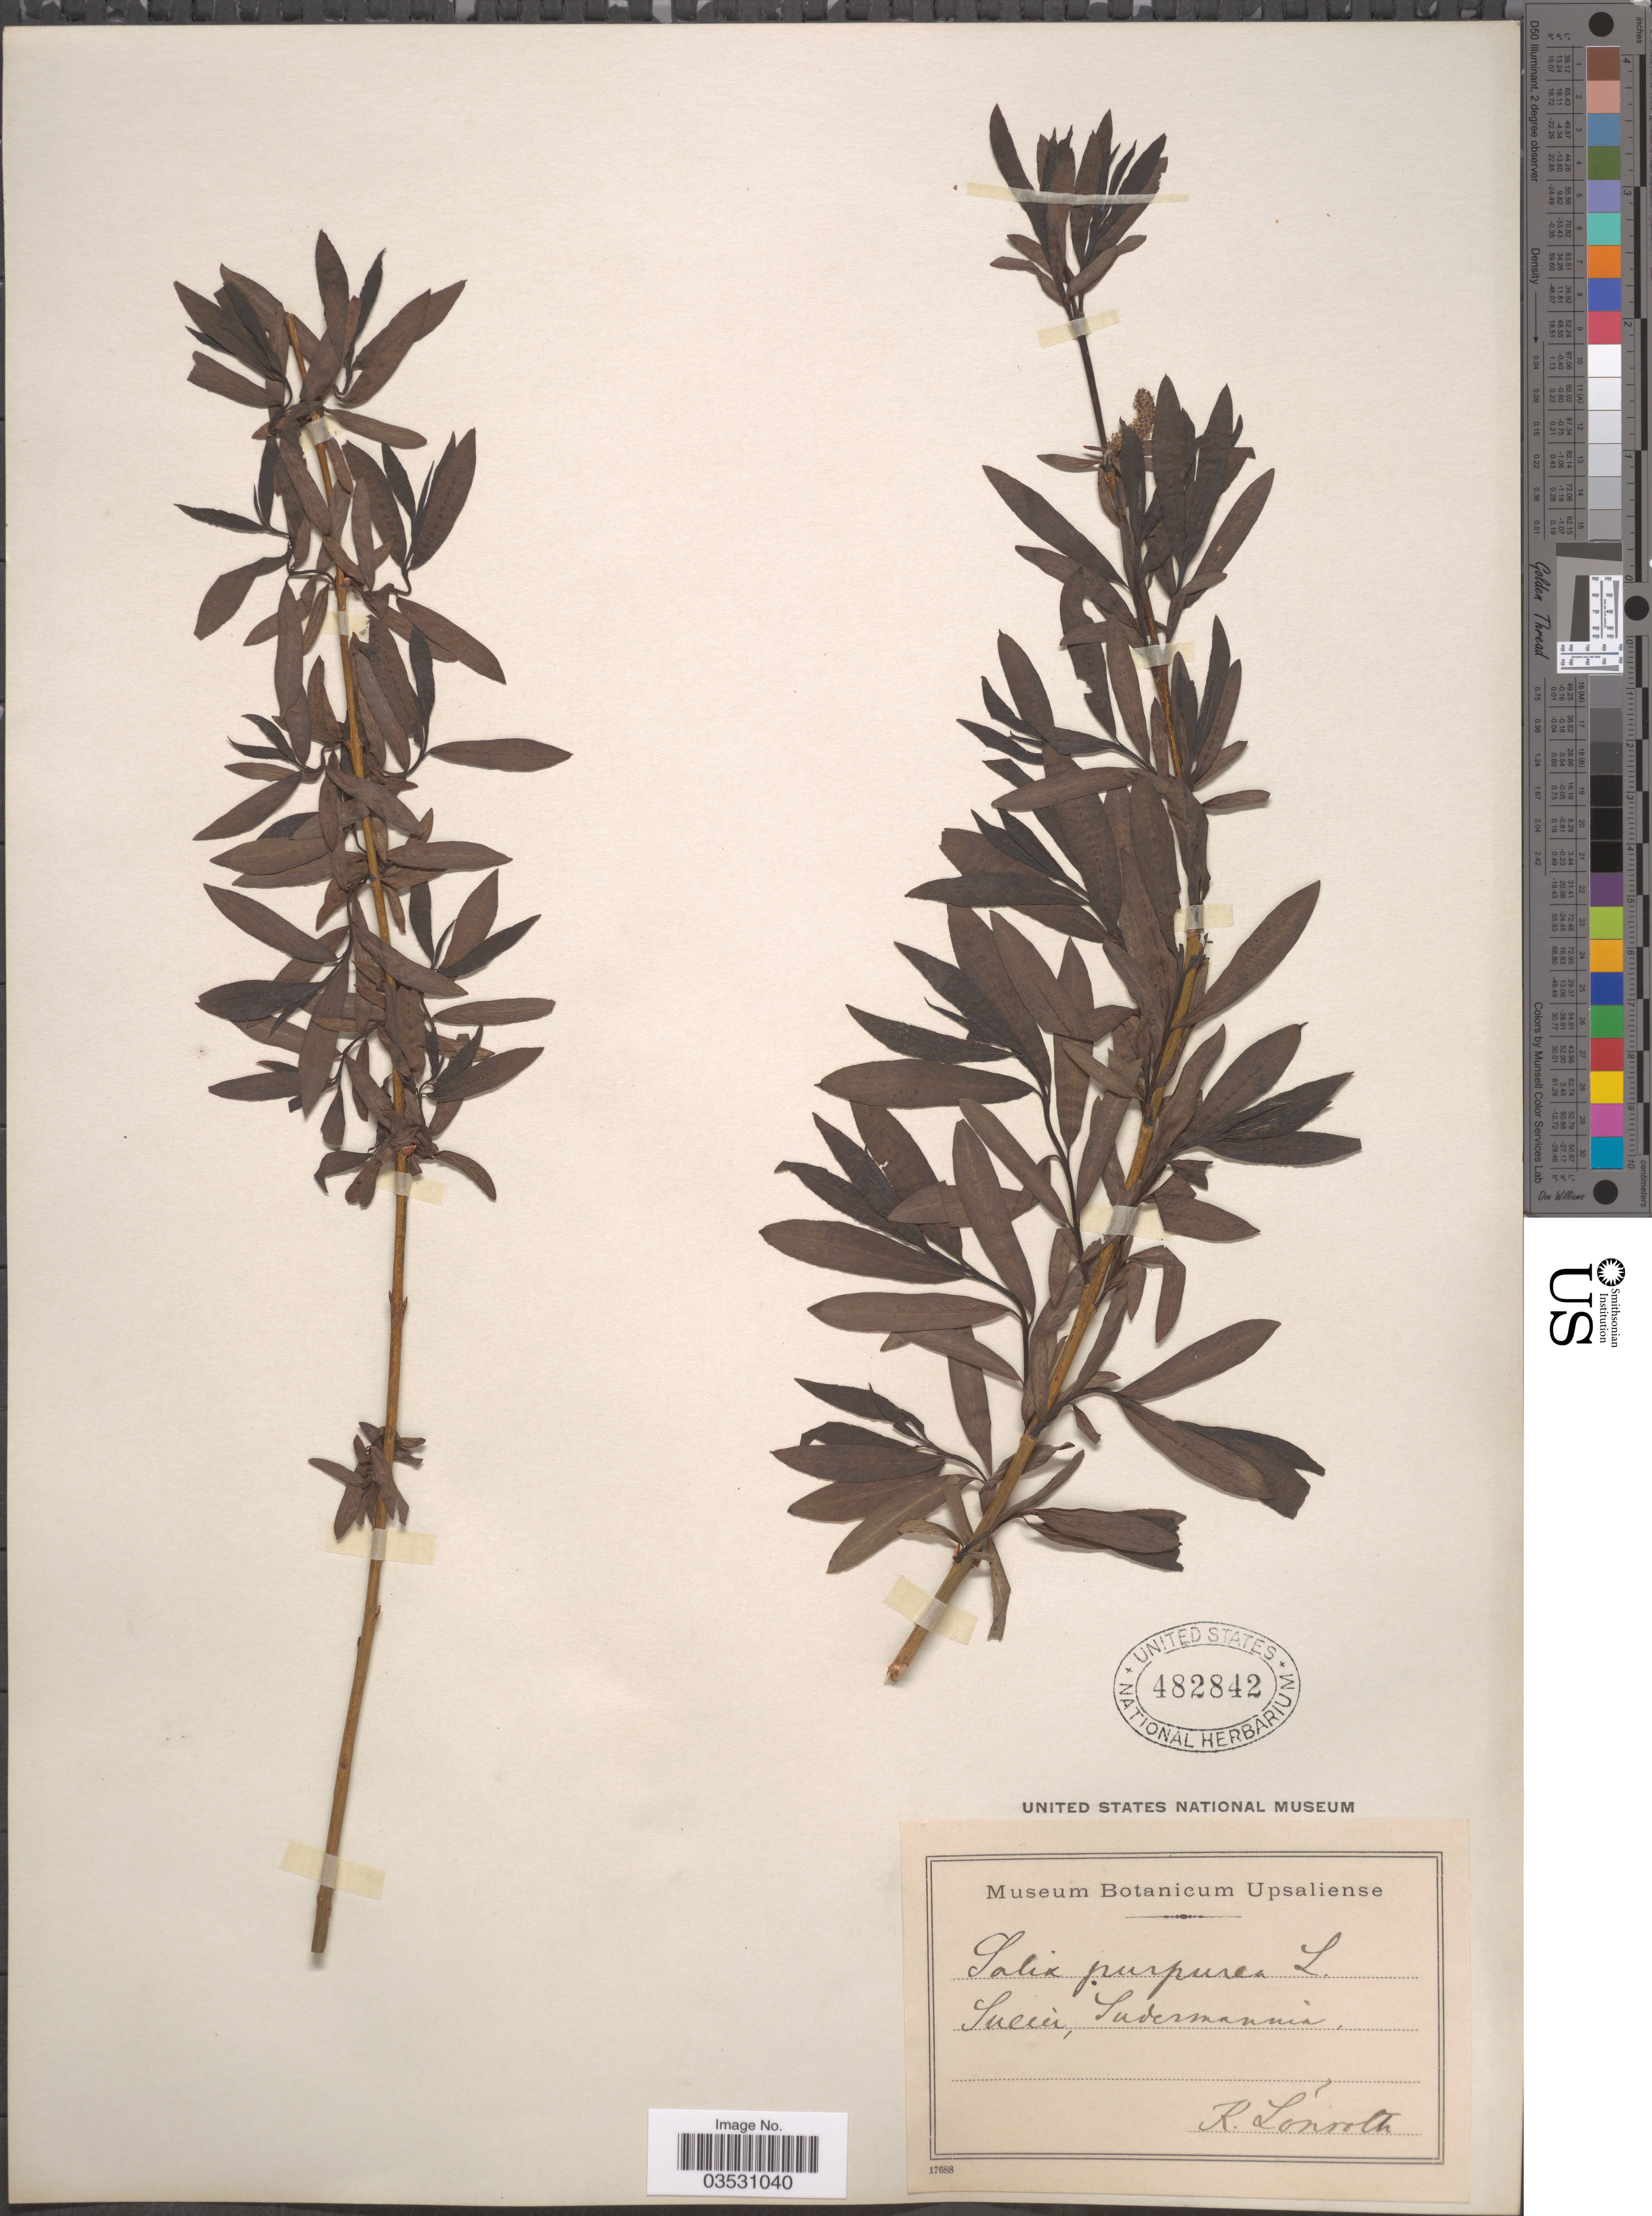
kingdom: Plantae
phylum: Tracheophyta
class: Magnoliopsida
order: Malpighiales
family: Salicaceae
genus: Salix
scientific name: Salix purpurea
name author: L.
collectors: K. Lonroth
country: Sweden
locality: Suecia, Sudermannia.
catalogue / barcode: US 482842